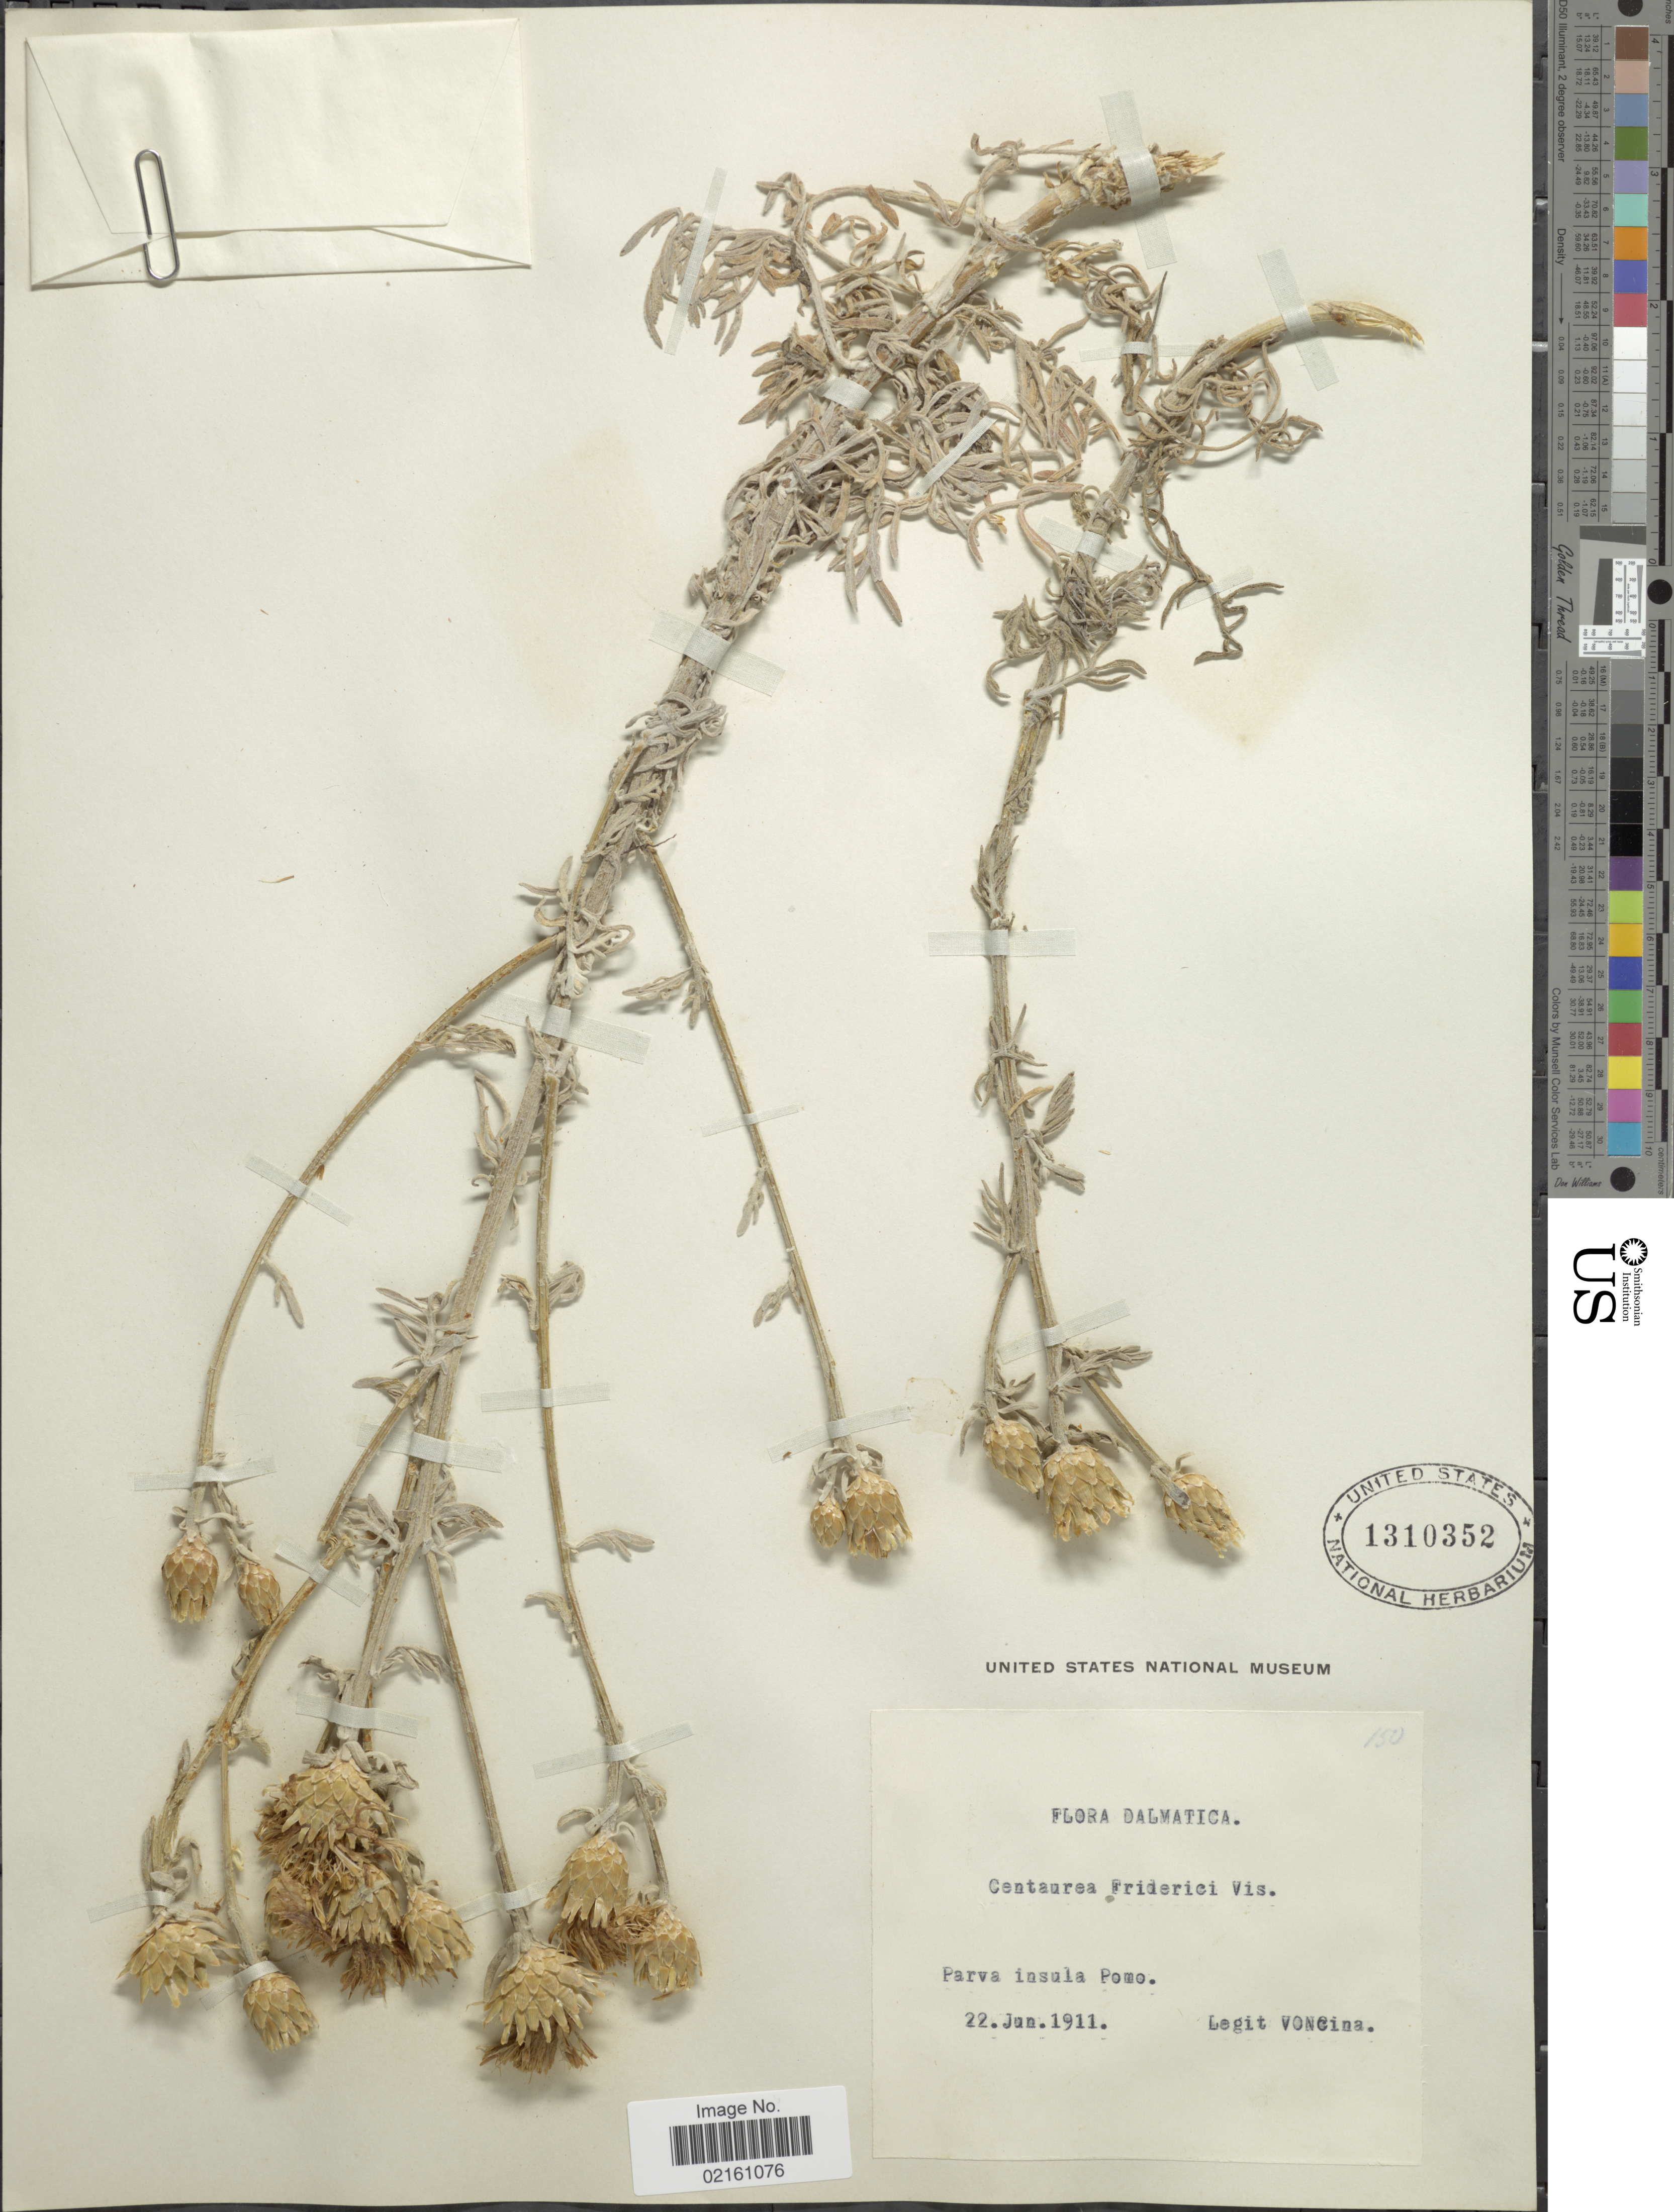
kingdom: Plantae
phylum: Tracheophyta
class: Magnoliopsida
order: Asterales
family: Asteraceae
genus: Centaurea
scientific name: Centaurea friderici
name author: Vis.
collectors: Voncina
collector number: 150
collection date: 1911-06-22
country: Croatia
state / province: Split-Dalmatia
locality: Dalmatica, Parva insula Pomo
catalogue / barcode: US 1310352